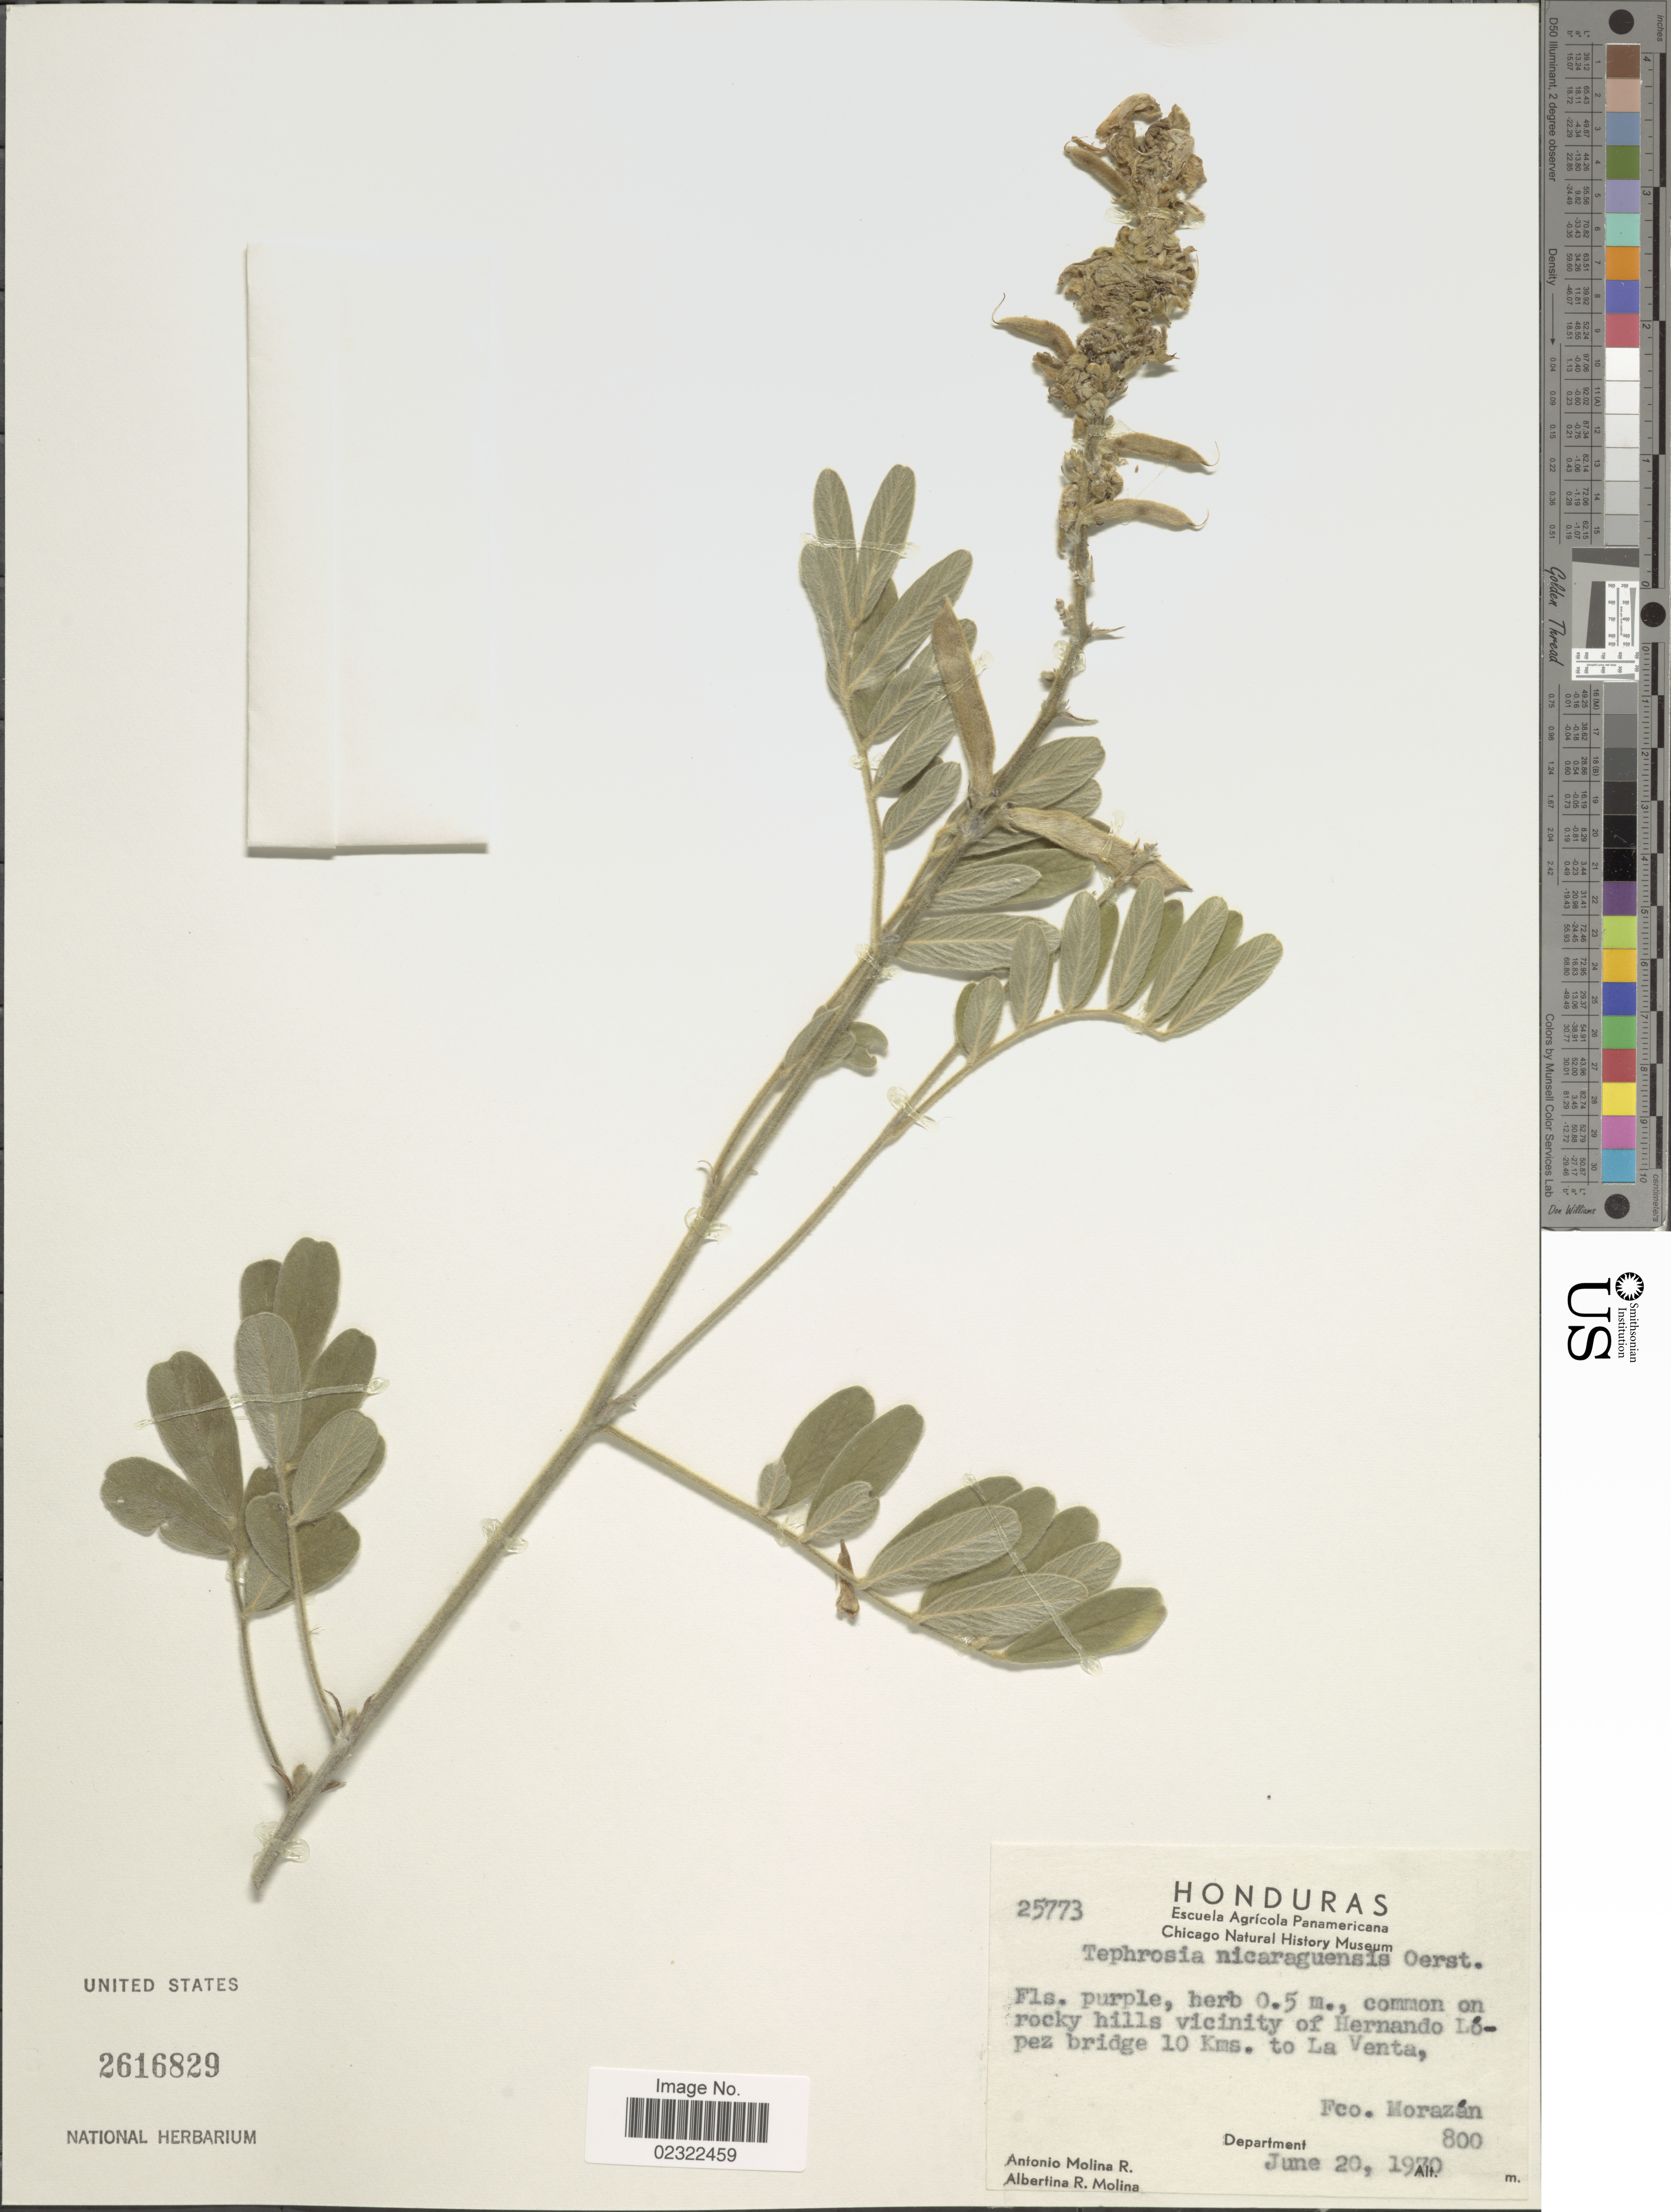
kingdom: Plantae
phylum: Tracheophyta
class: Magnoliopsida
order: Fabales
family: Fabaceae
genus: Tephrosia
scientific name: Tephrosia nicaraguensis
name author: Oerst.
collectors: A. Molina R. & A. R. Molina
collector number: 25773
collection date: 1970-06-20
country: Honduras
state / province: Fco. Morazán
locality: Honduras, Common on rocky hills vicinity of Hernando Lopez bridge 10 Kms. to La Venta.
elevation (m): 800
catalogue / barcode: US 2616829